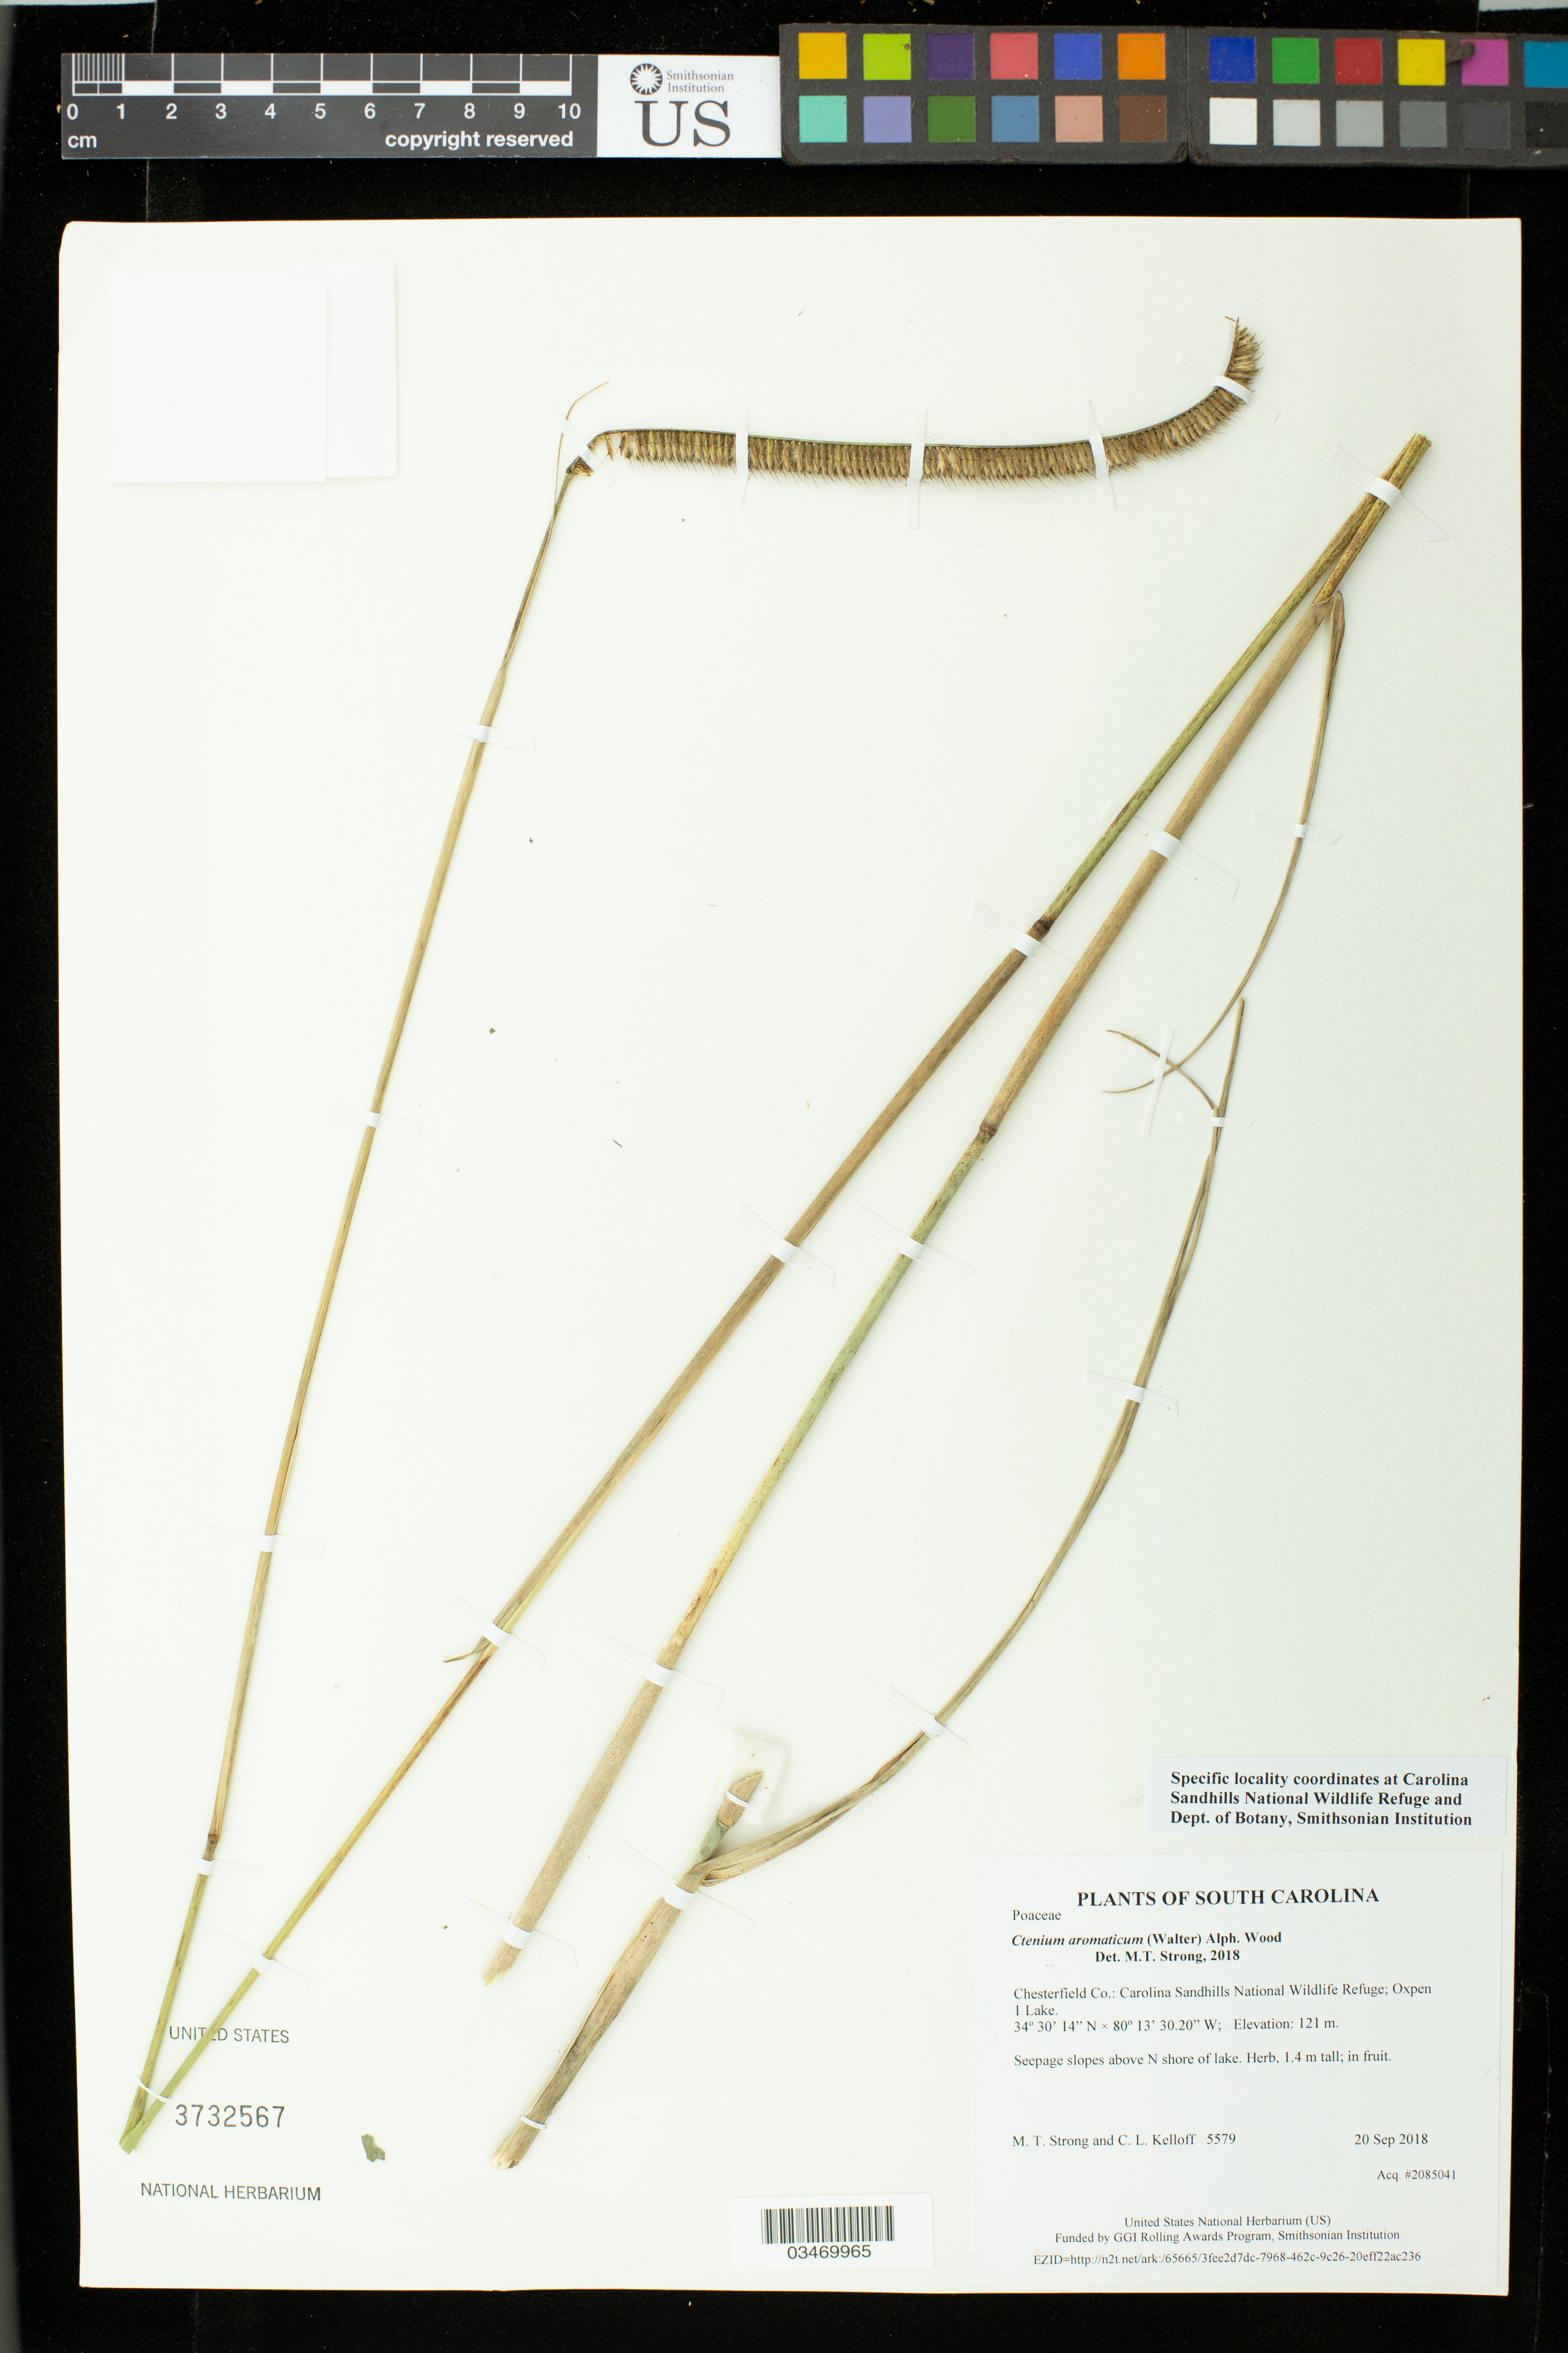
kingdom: Plantae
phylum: Tracheophyta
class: Liliopsida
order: Poales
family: Poaceae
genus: Ctenium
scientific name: Ctenium aromaticum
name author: (Walter) Alph. Wood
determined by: Strong, M. T., (US), Smithsonian Institution - National Museum of Natural History (UNITED STATES)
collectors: M. T. Strong & C. L. Kelloff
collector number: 5579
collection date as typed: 20 Sep 2018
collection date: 2018-09-20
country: United States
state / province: South Carolina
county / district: Chesterfield Co.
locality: Carolina Sandhills National Wildlife Refuge; Oxpen 1 seepage slopes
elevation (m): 121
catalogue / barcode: US 3732567